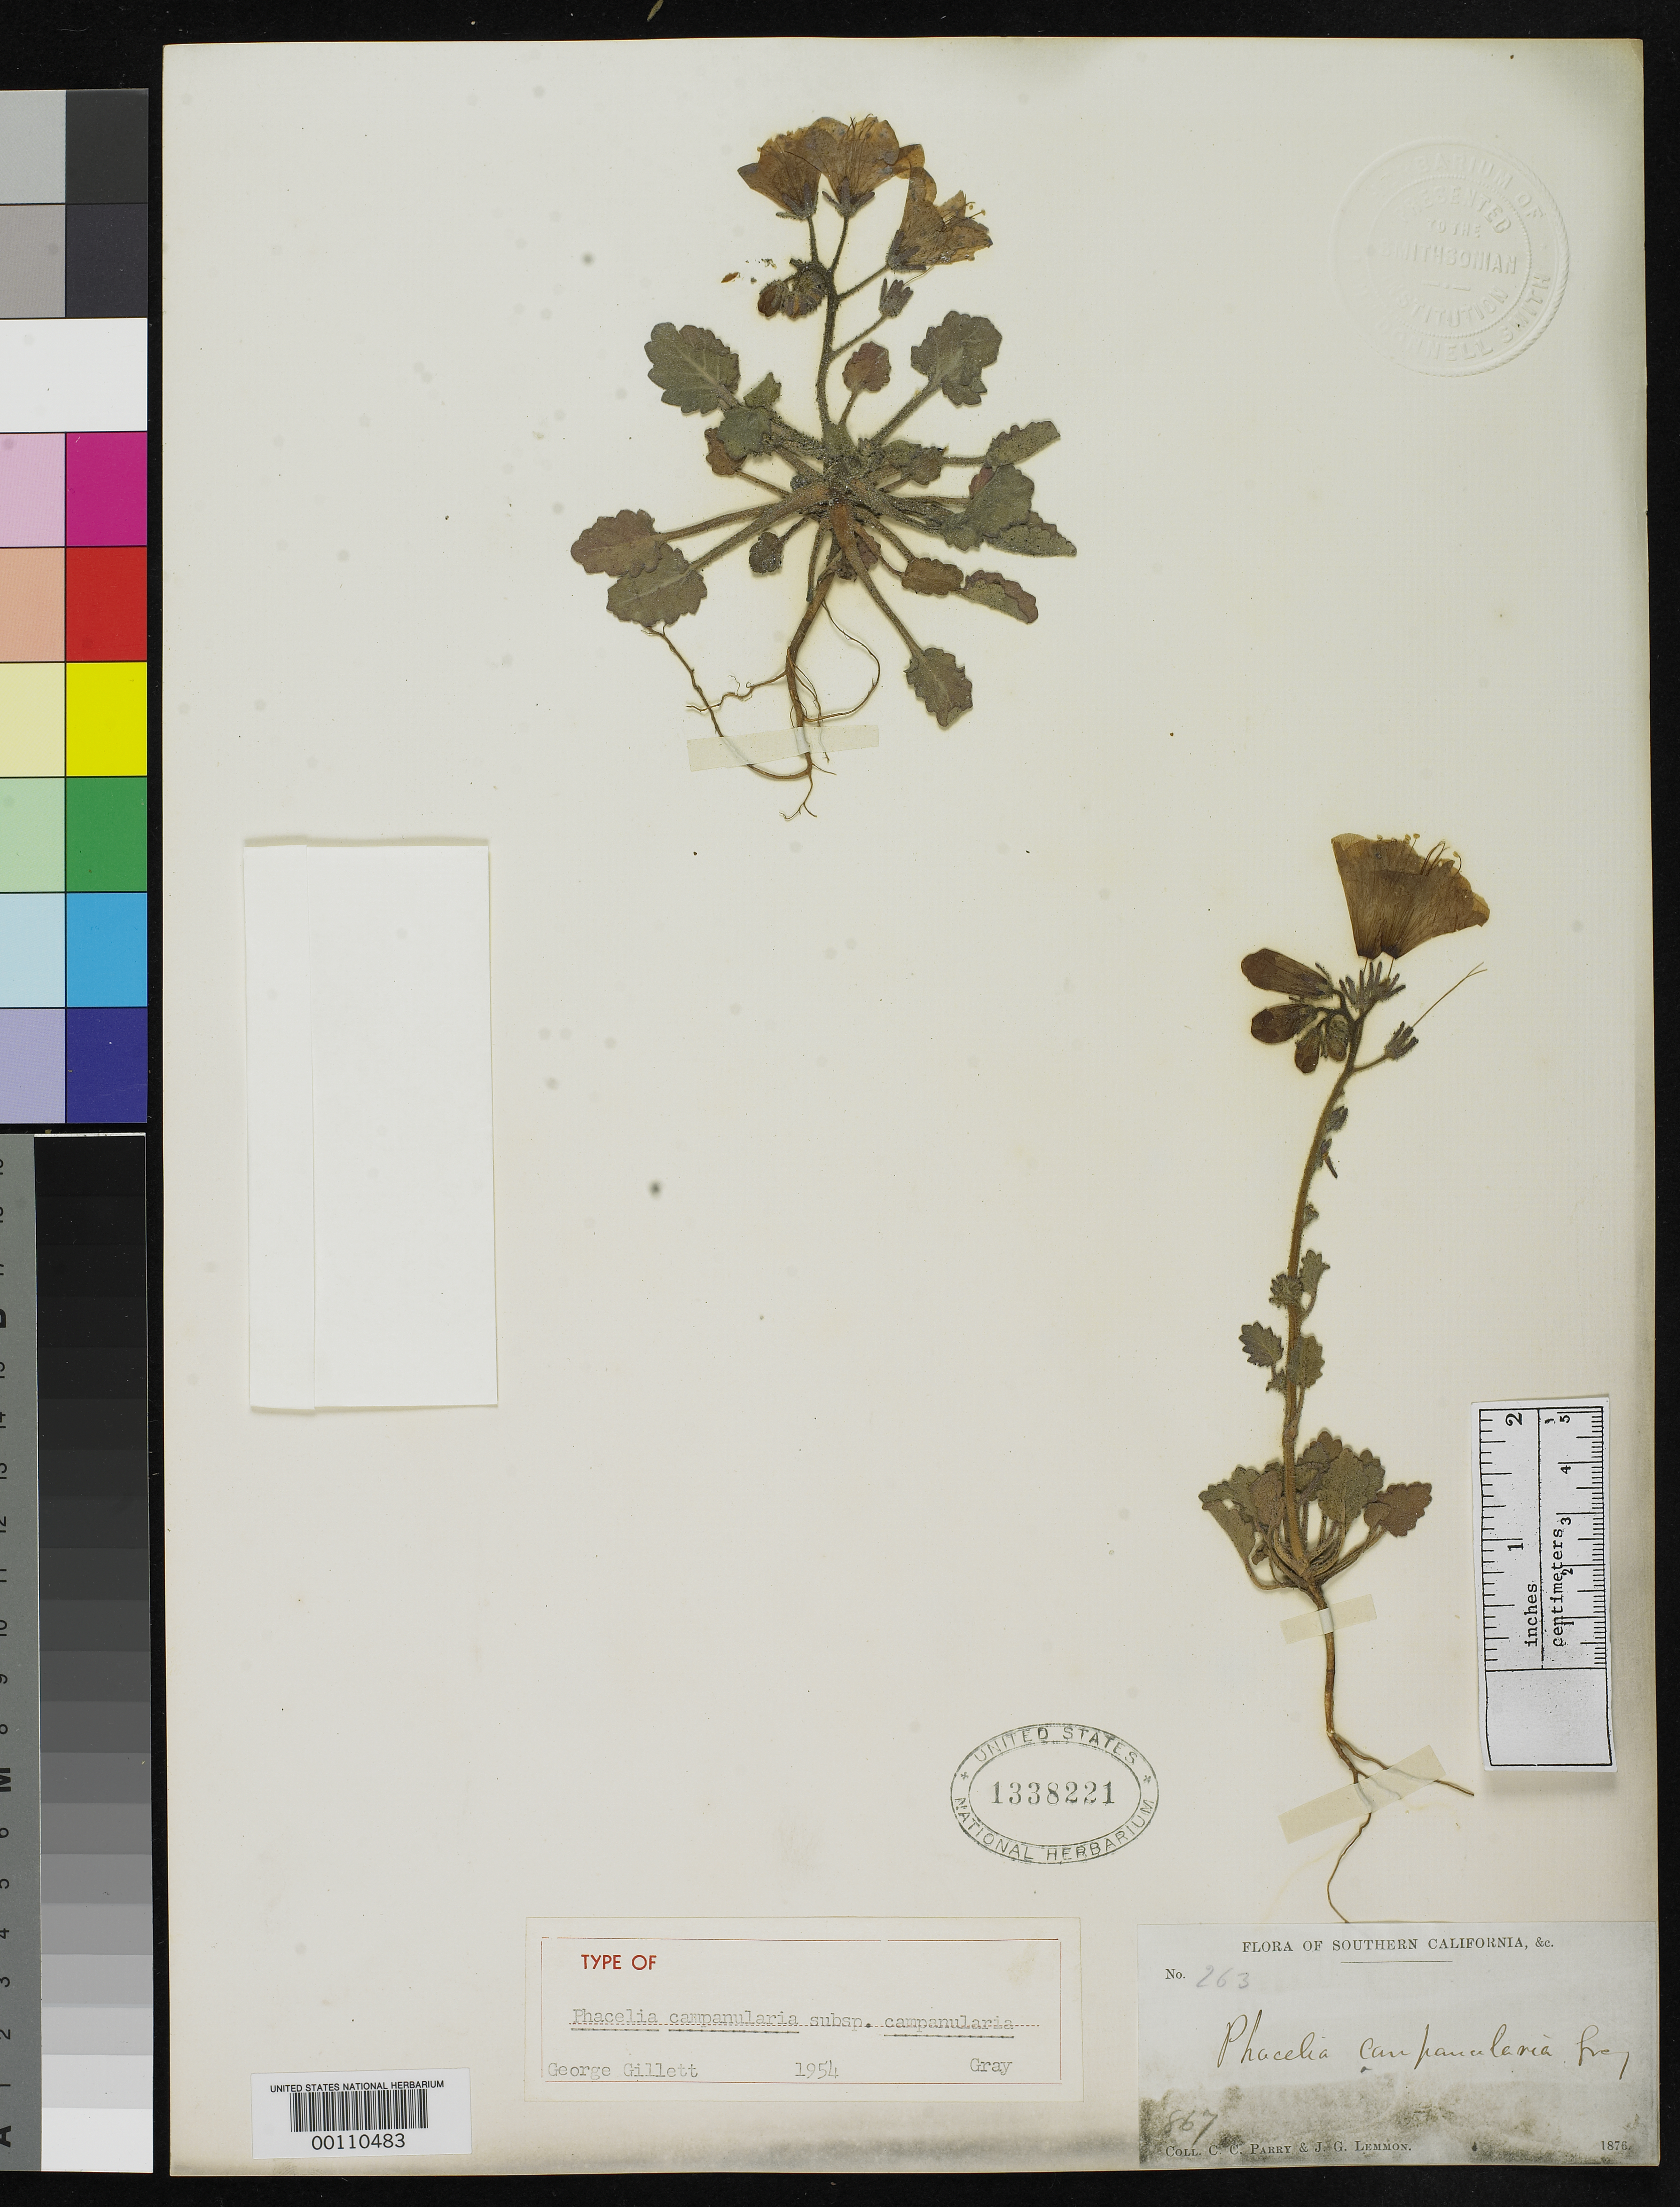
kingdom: Plantae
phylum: Tracheophyta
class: Magnoliopsida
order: Boraginales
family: Hydrophyllaceae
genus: Phacelia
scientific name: Phacelia campanularia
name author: A. Gray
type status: Type Collection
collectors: C. C. Parry & J. G. Lemmon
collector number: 263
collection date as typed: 1876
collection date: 1876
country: United States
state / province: California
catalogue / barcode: US 1338221